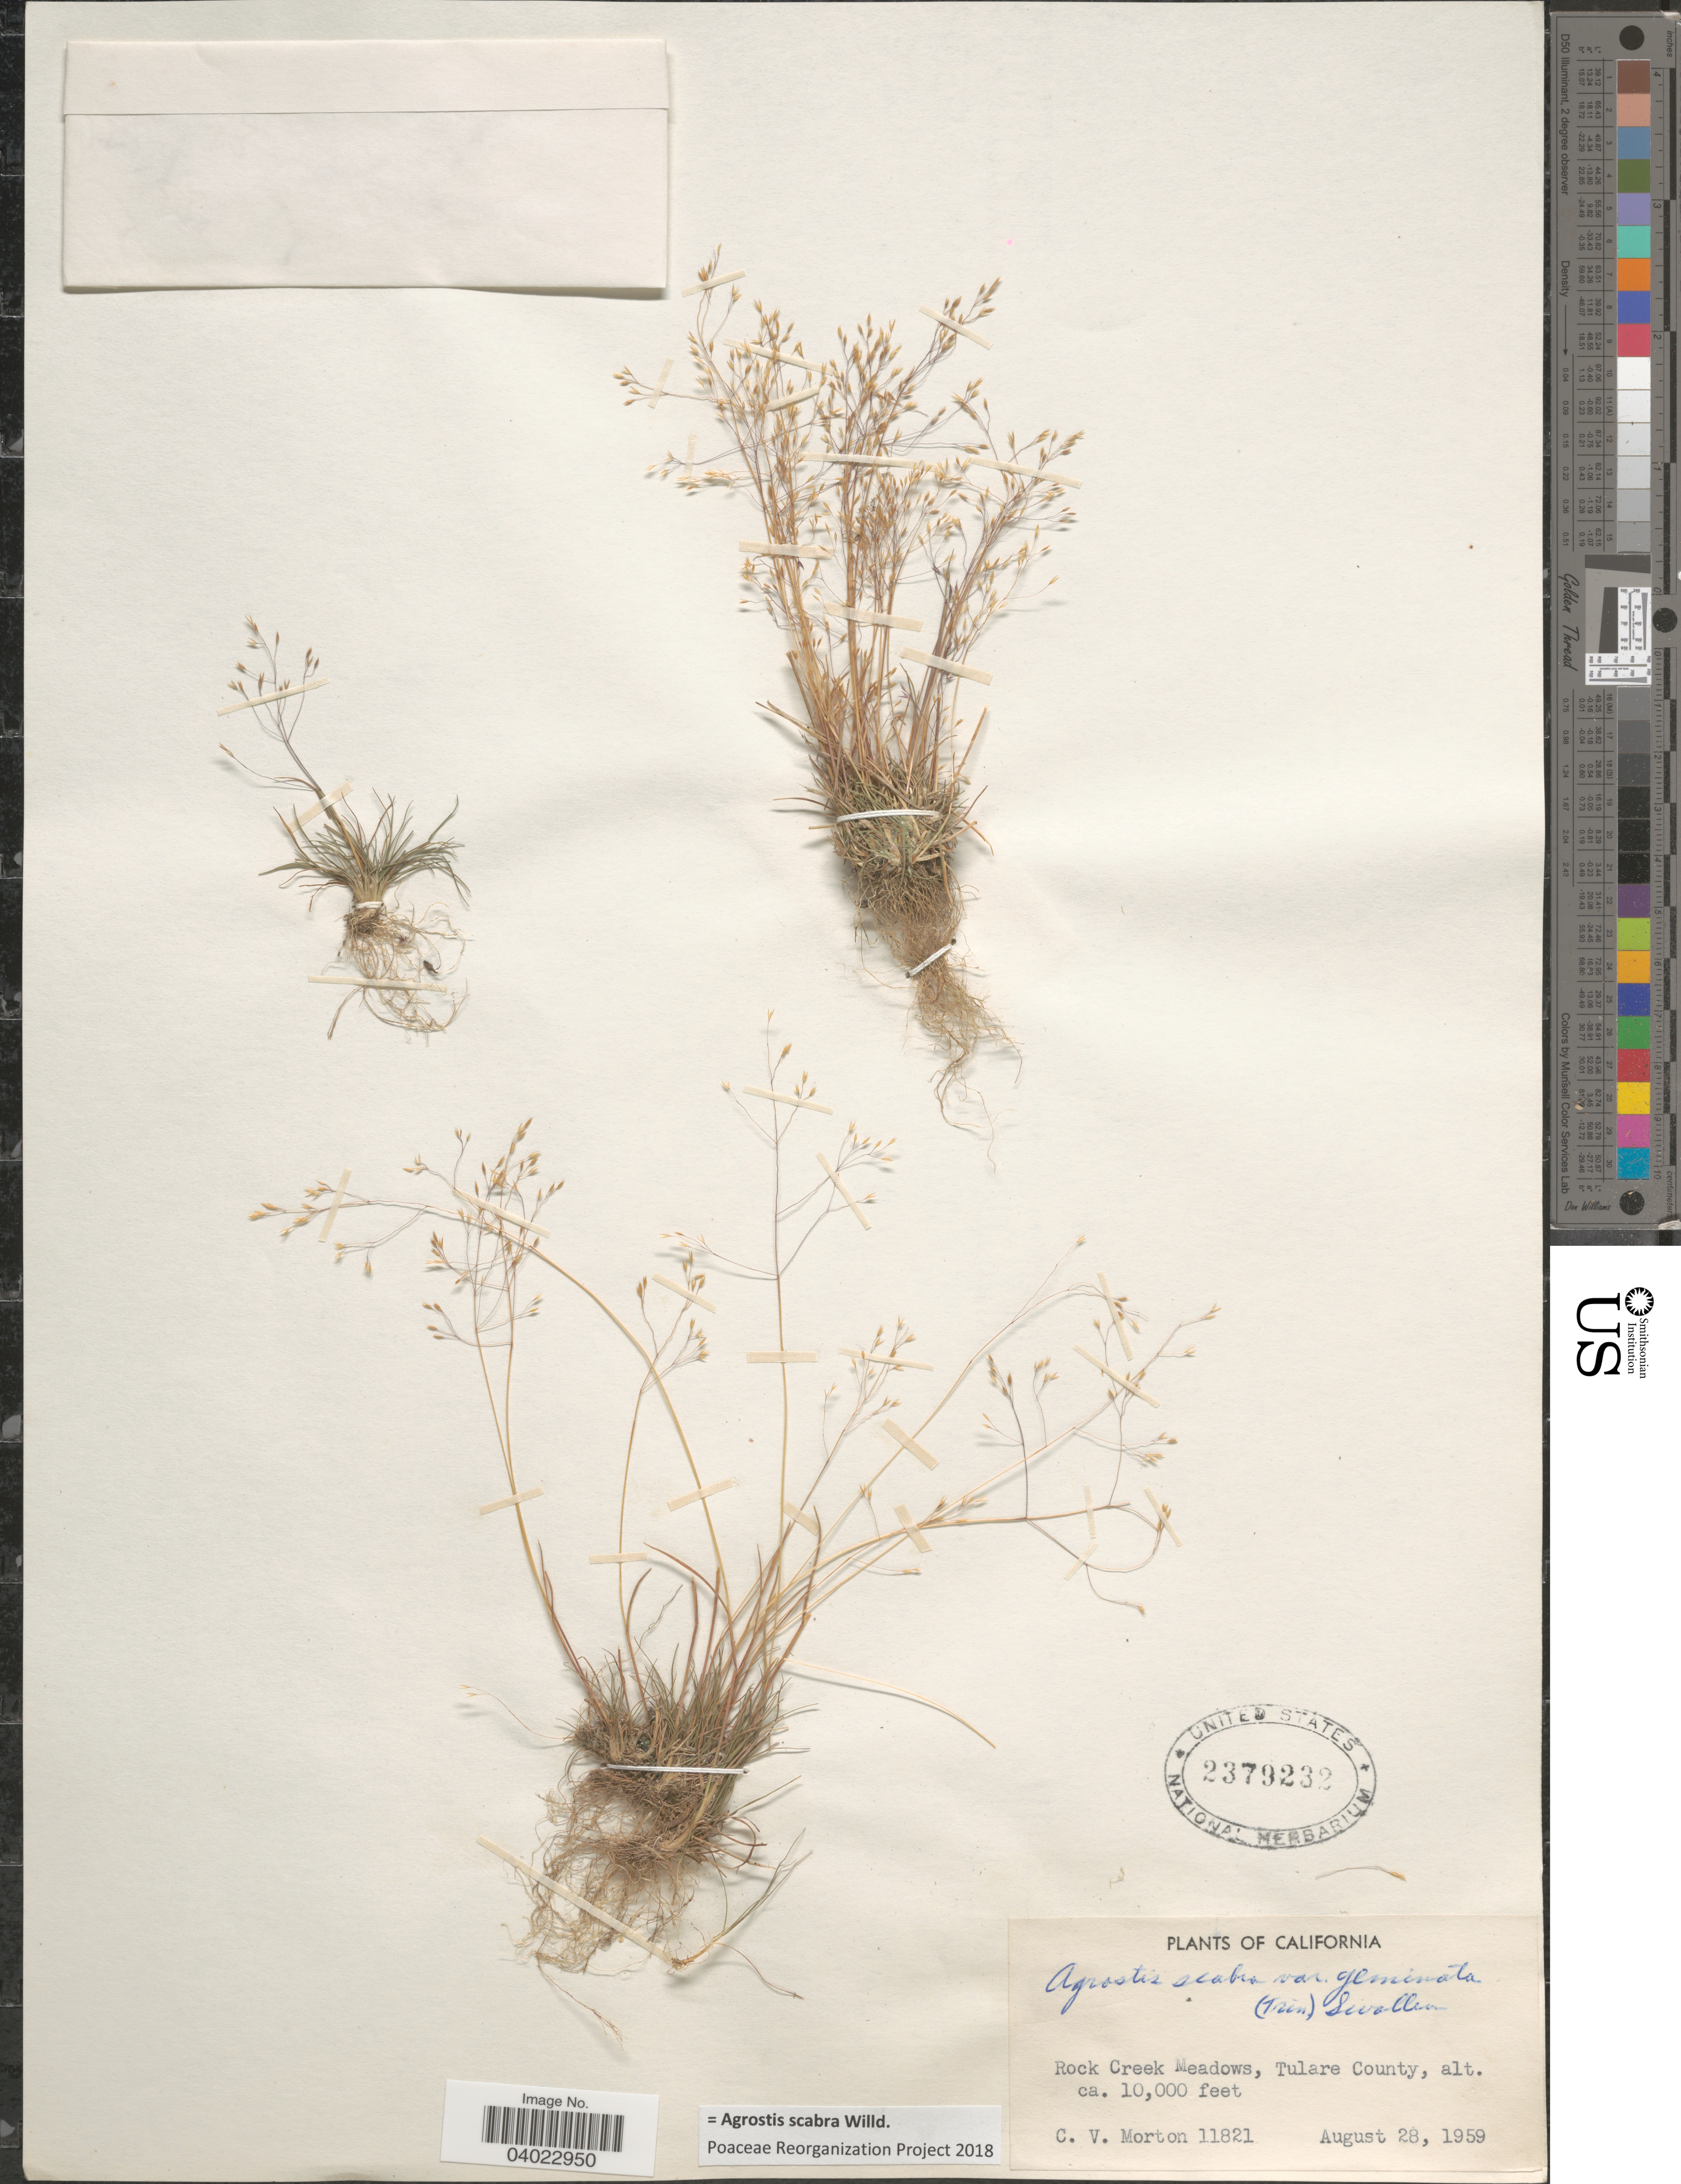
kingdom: Plantae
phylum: Tracheophyta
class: Liliopsida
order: Poales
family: Poaceae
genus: Agrostis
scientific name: Agrostis scabra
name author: Willd.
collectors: C. V. Morton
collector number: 11821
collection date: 1959-08-28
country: United States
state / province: California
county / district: Tulare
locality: Rock Creek Meadows, Tulare County.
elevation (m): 3048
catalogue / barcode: US 2379232